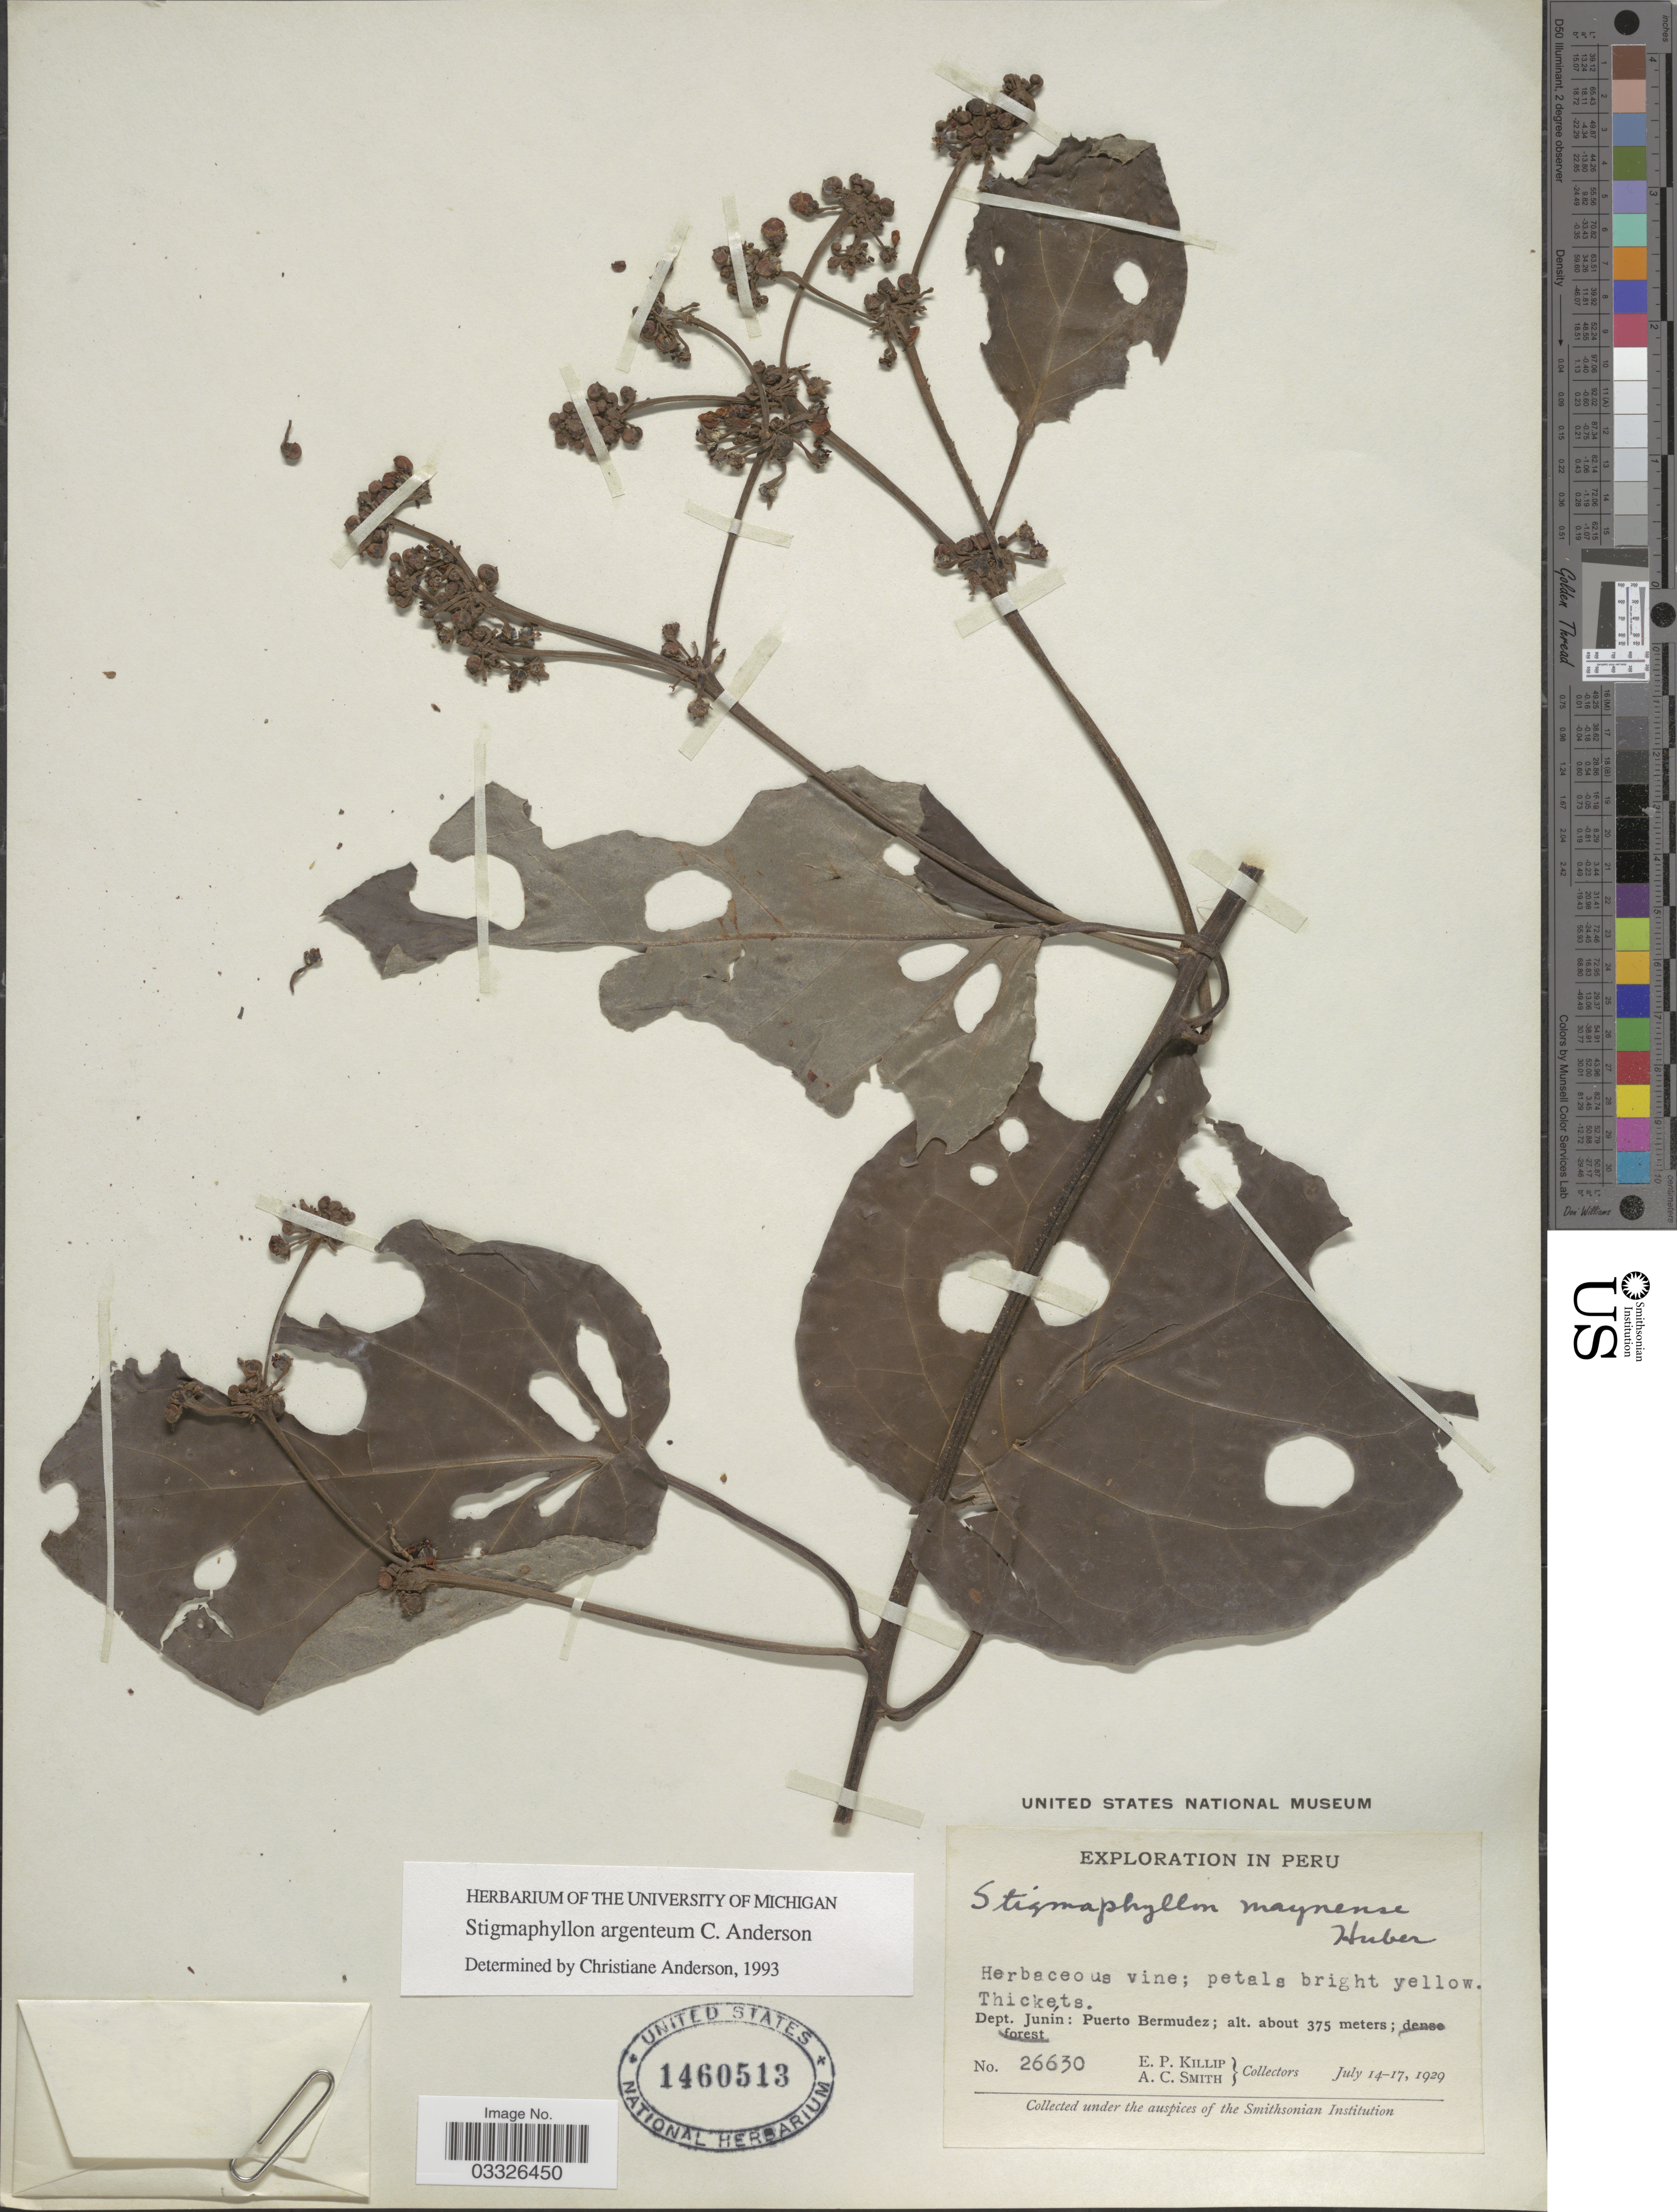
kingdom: Plantae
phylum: Tracheophyta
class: Magnoliopsida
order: Malpighiales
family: Malpighiaceae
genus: Stigmaphyllon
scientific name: Stigmaphyllon argenteum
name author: C.E. Anderson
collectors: E. P. Killip & A. C. Smith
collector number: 26630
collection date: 1929-07-14/1929-07-17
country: Peru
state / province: Junín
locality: Dept. Junín: Puerto Bermudez.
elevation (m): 375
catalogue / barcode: US 1460513